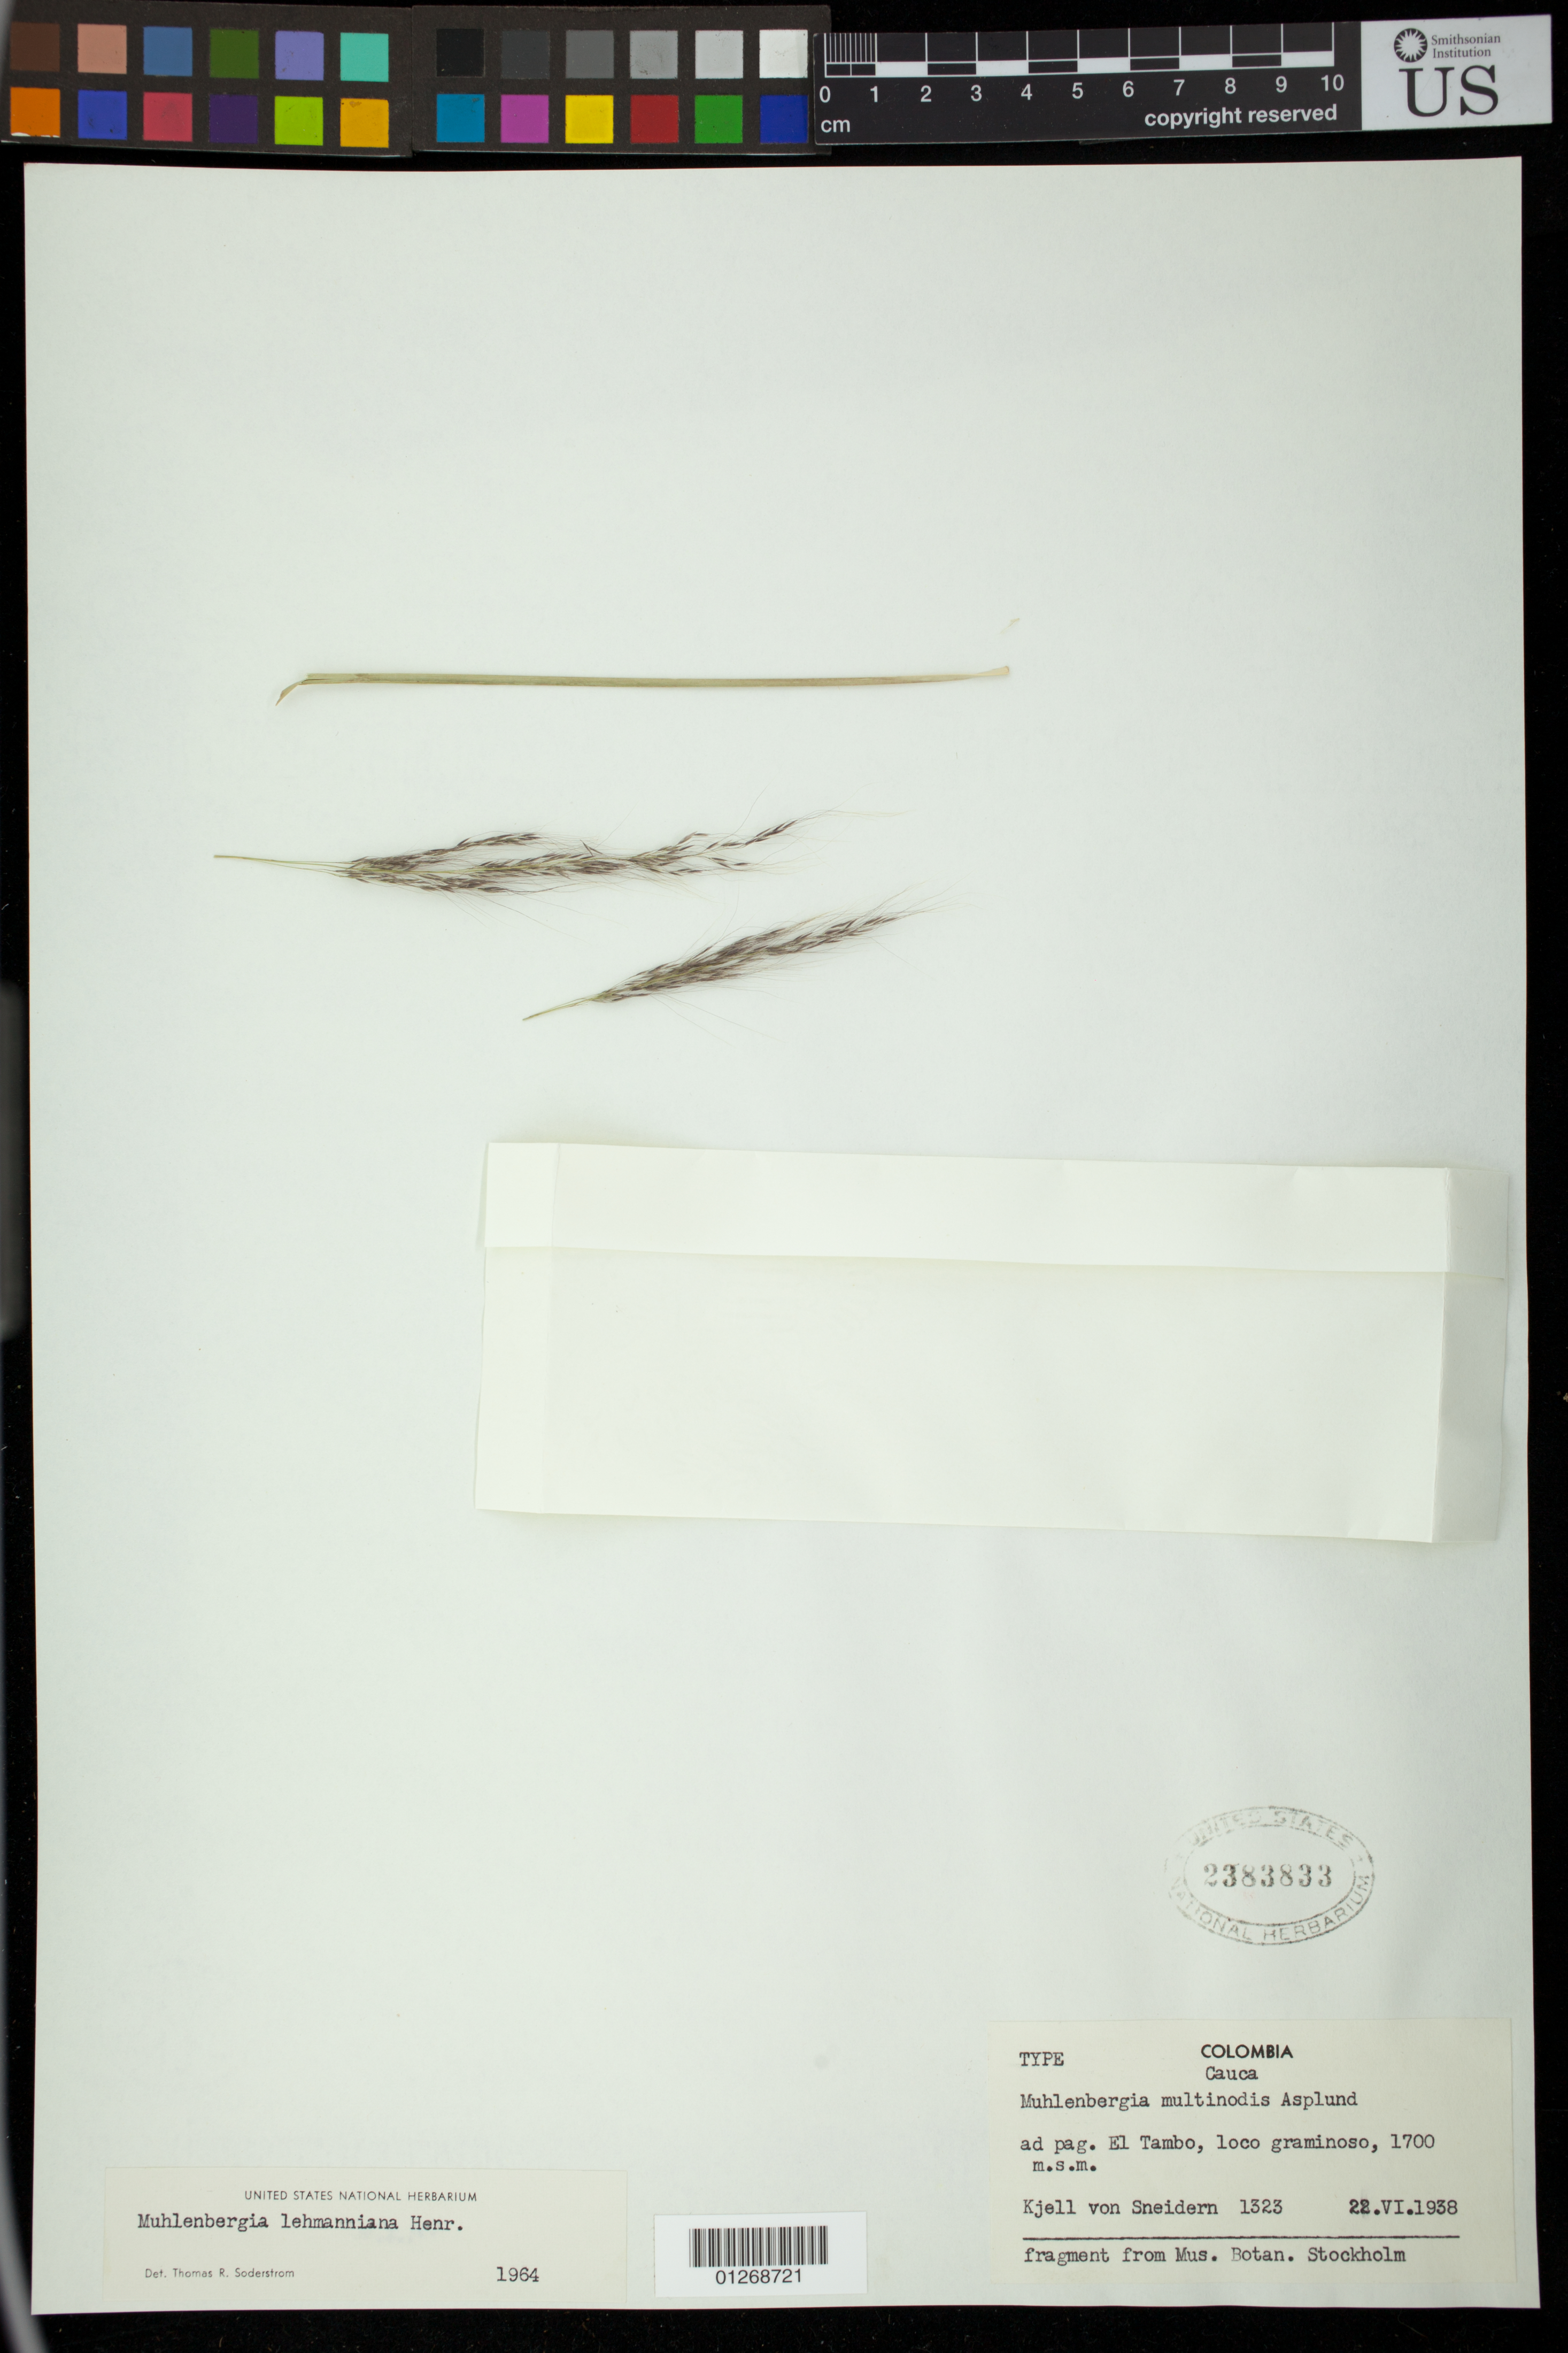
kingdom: Plantae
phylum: Tracheophyta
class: Liliopsida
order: Poales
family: Poaceae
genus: Muhlenbergia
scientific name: Muhlenbergia multinodis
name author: Aspl.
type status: Isotype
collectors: K. von Sneidern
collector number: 1323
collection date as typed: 22 Jun 1938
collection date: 1938-06-22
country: Colombia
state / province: Cauca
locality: El Tambo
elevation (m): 1700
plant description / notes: Fragmentary material of type specimen ex herb. Mus. Botan. Stockholm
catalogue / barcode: US 2383833